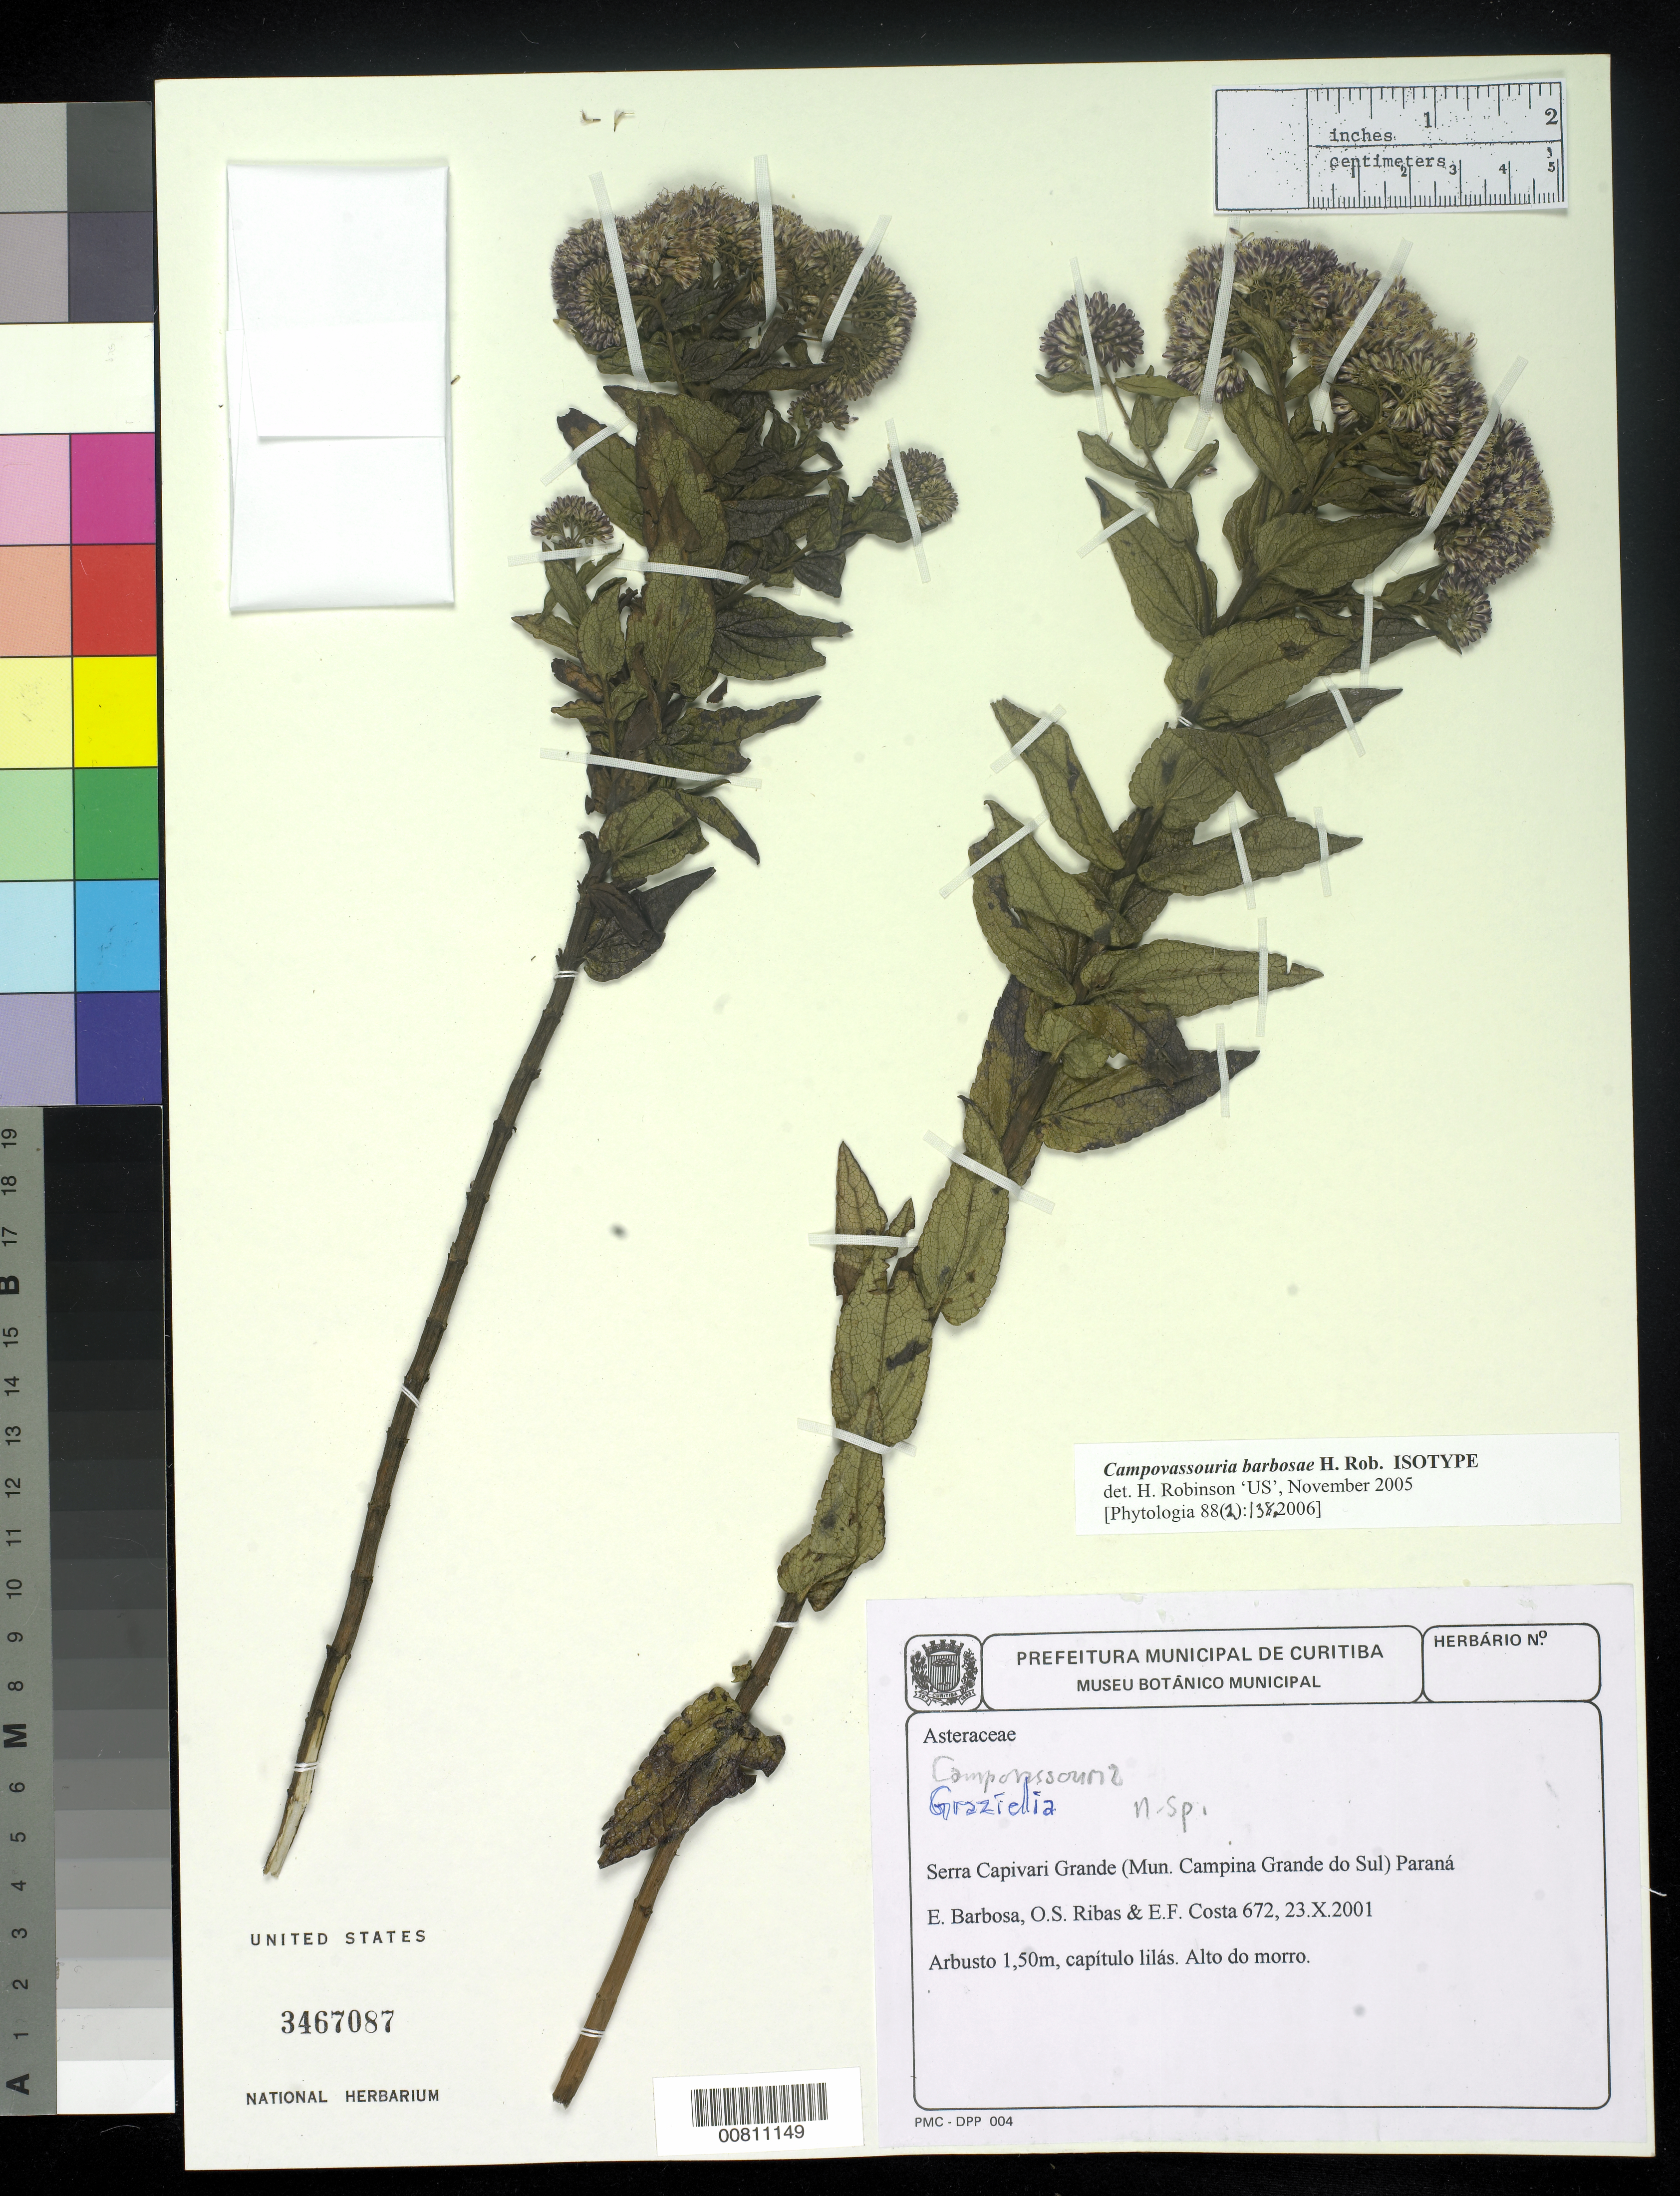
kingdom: Plantae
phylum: Tracheophyta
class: Magnoliopsida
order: Asterales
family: Asteraceae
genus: Campovassouria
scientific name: Campovassouria barbosae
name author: H. Rob.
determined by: Robinson, Harold E., (US)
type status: Isotype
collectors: E. L. Barbosa, O. S. Ribas & E. F. Costa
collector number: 672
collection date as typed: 23 Oct 2001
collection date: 2001-10-23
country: Brazil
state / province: Paraná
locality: Serra Capivari Grande (Mun. Campina Grande do Sul), Paraná.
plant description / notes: Holotype deposited at MBM.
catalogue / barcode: US 3467087